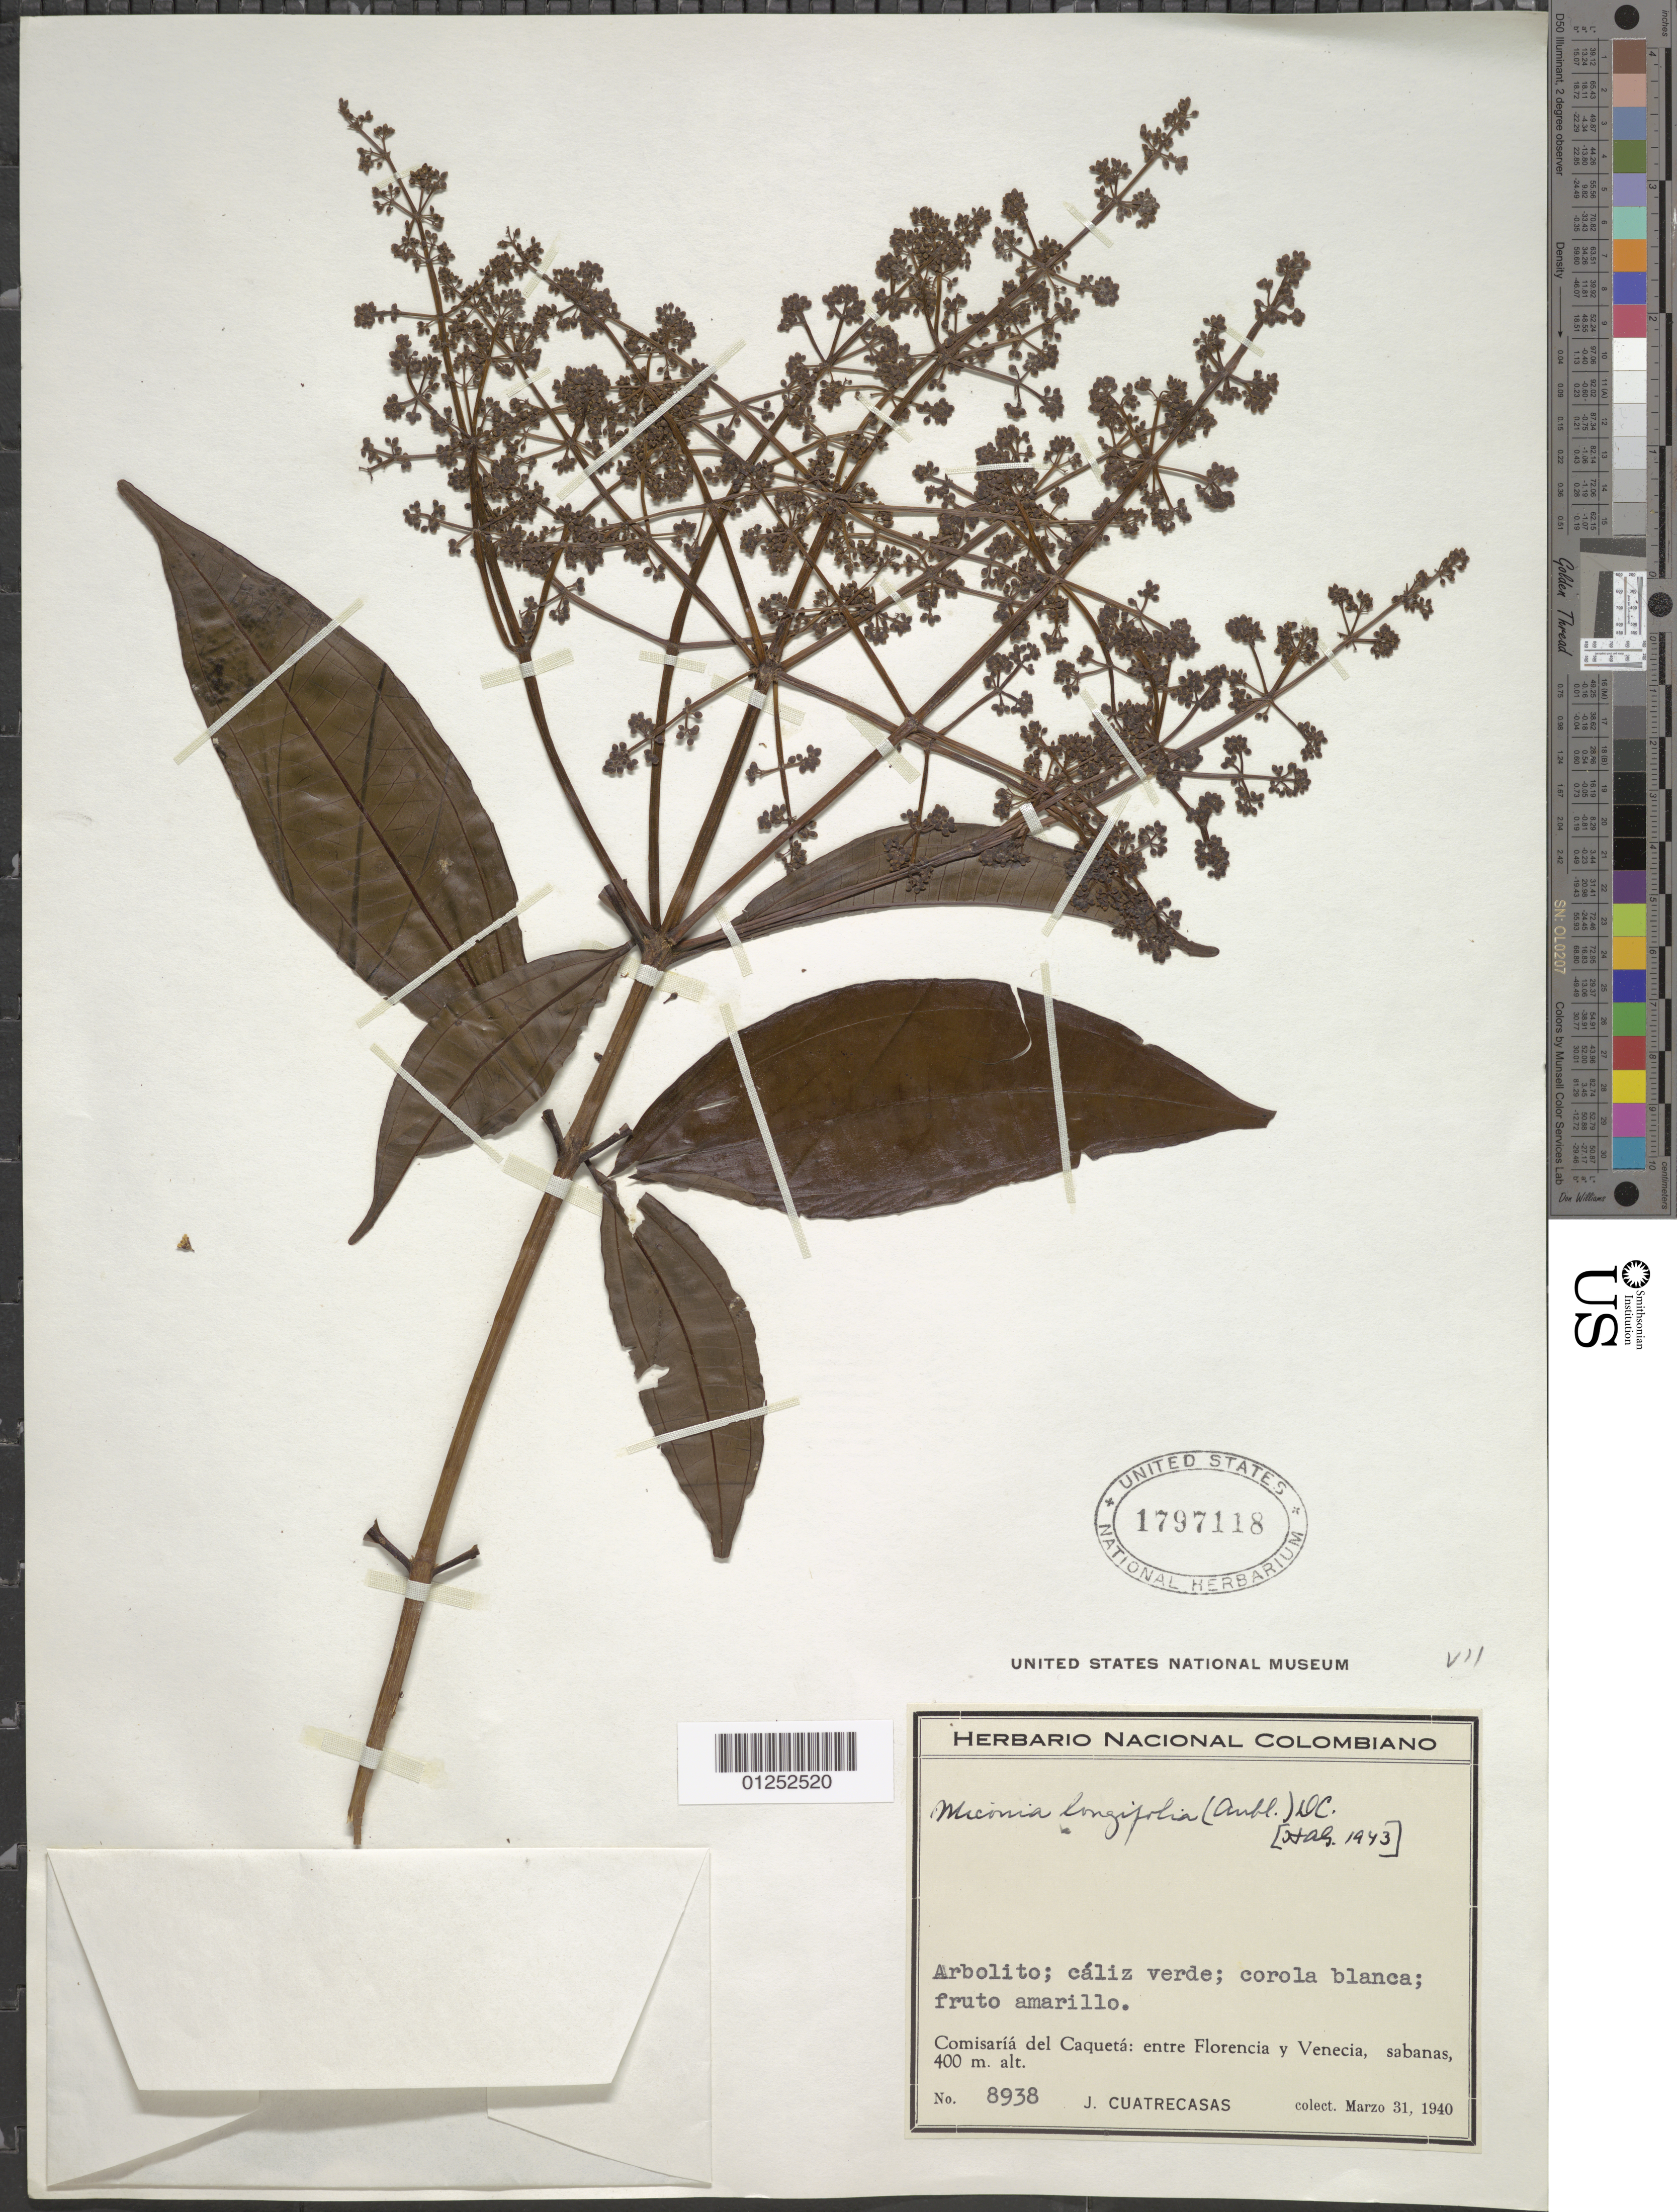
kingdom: Plantae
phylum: Tracheophyta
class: Magnoliopsida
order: Myrtales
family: Melastomataceae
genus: Miconia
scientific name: Miconia longifolia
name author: (Aubl.) DC.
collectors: J. Cuatrecasas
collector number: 8938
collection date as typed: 31 Mar 1940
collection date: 1940-03-31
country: Colombia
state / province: Caquetá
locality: Between Florencia and Venecia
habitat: sabanas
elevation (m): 400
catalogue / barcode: US 1797118